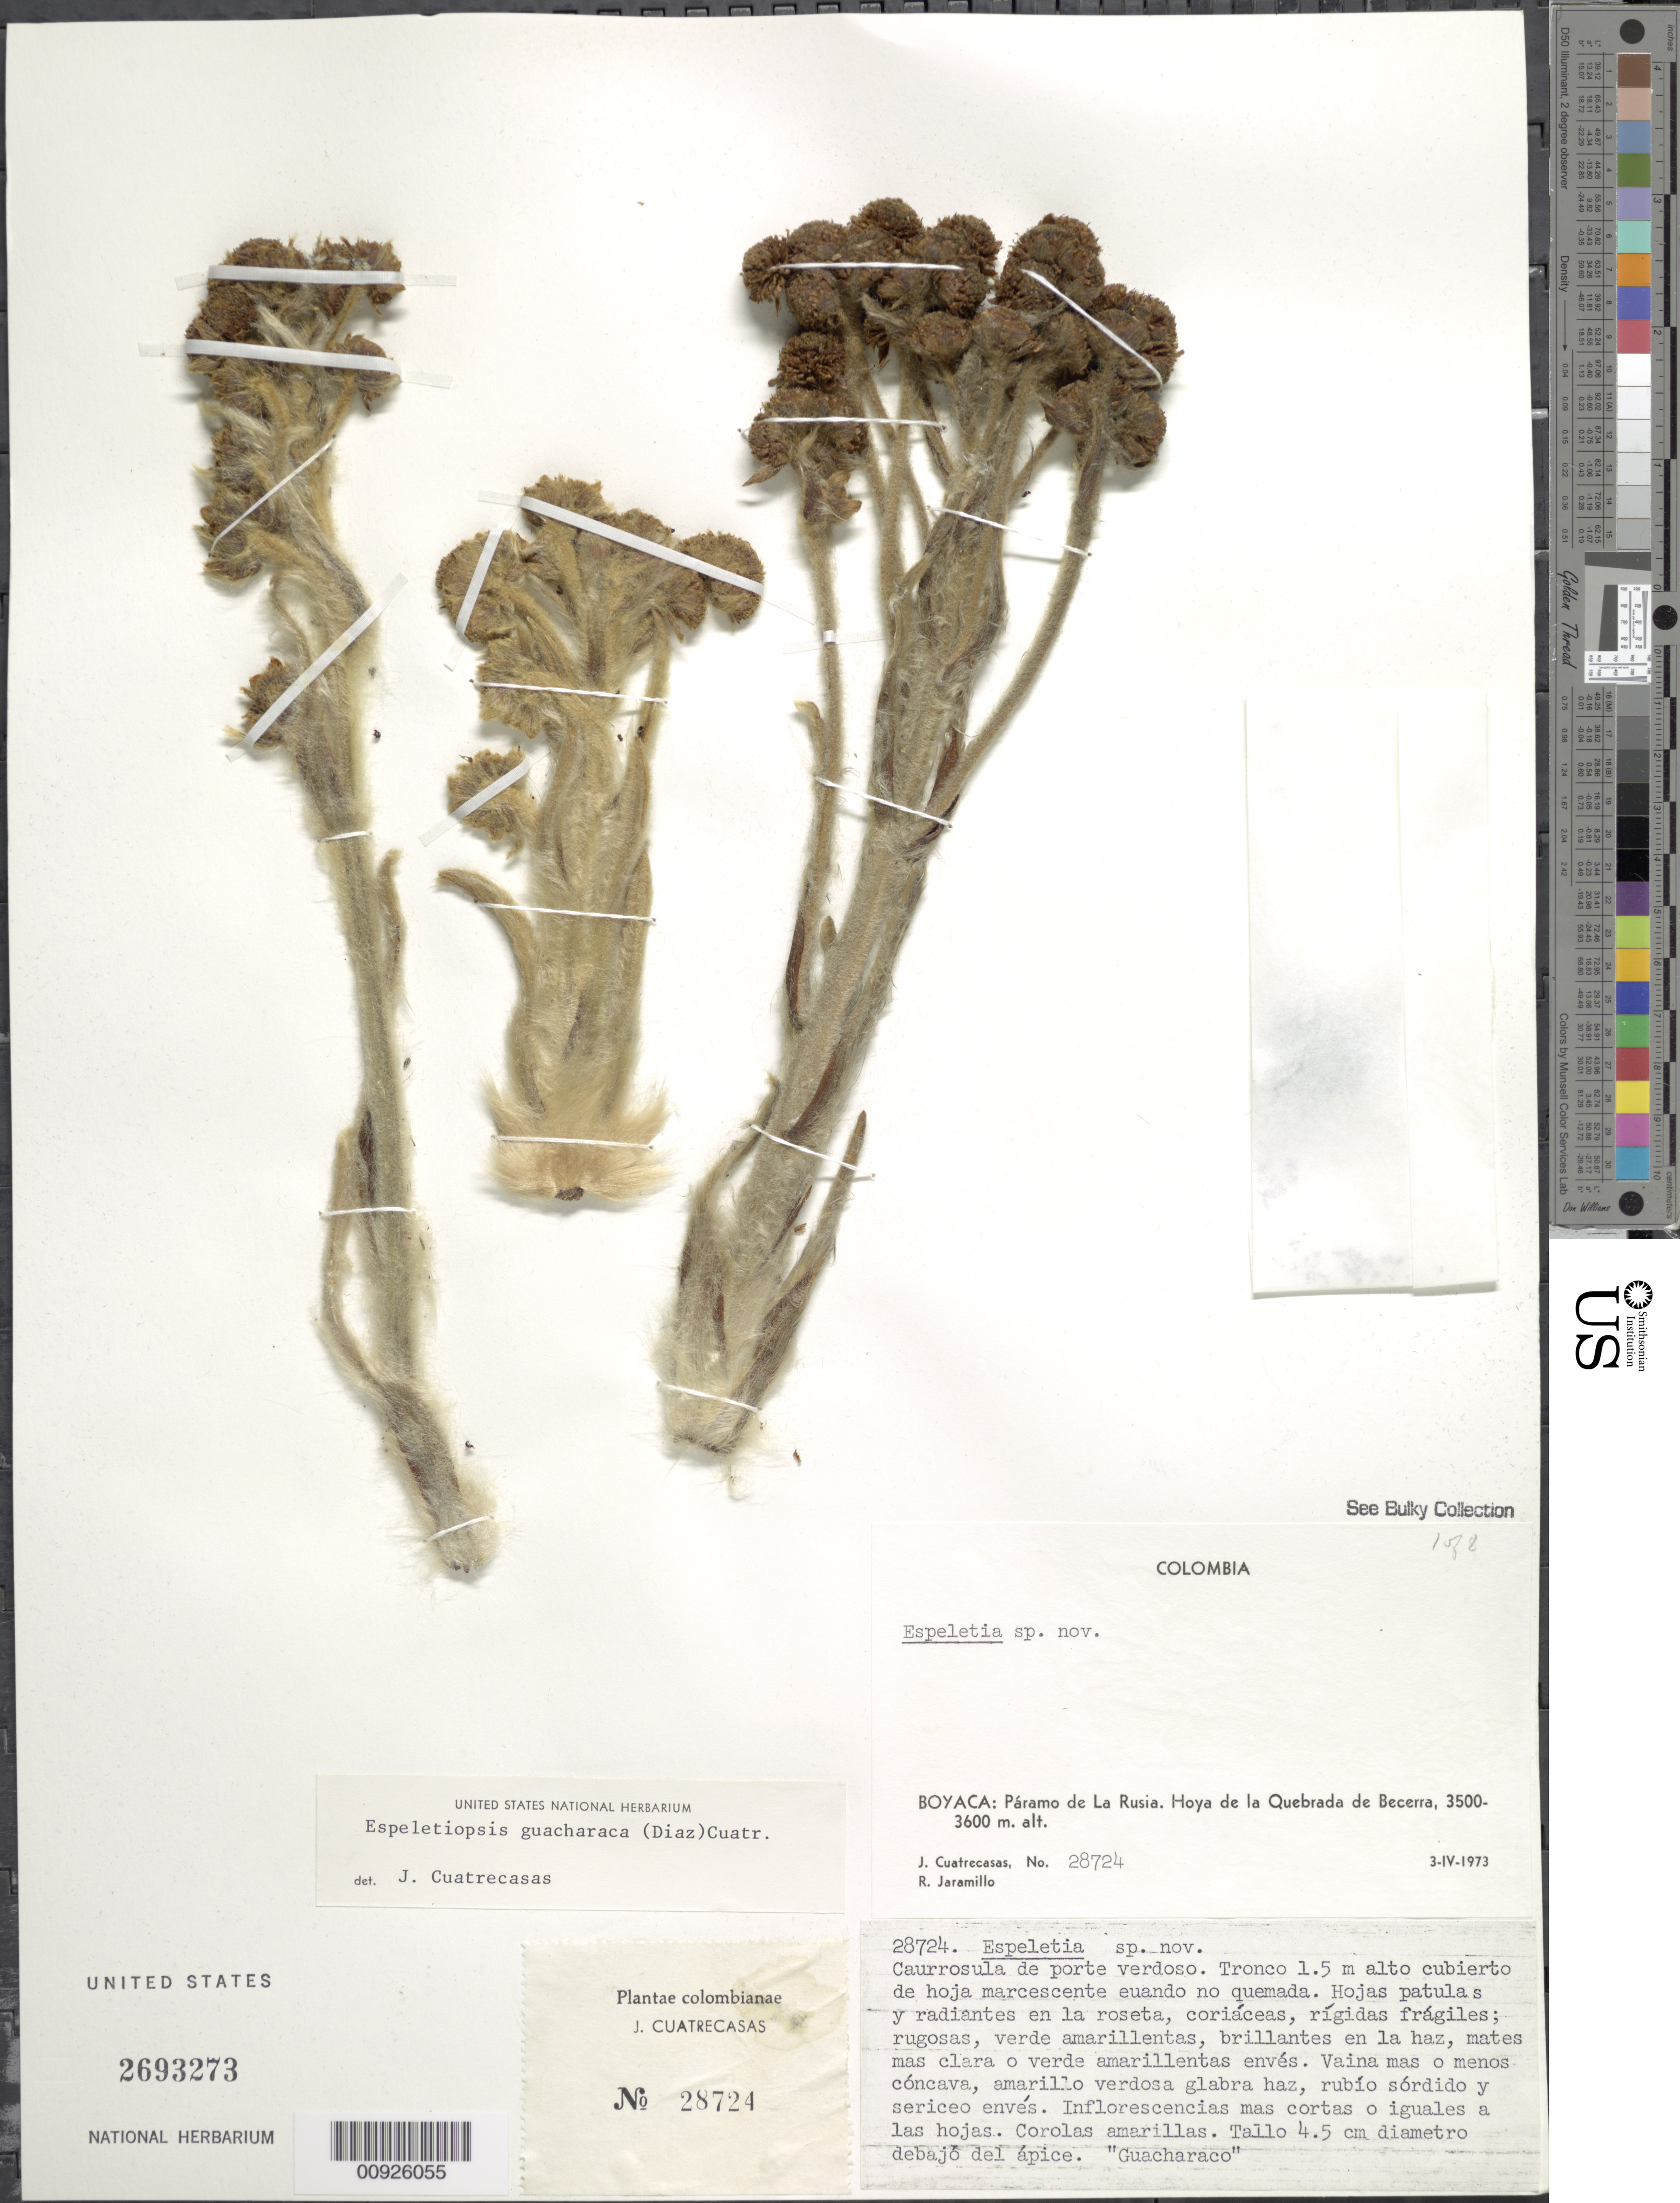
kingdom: Plantae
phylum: Tracheophyta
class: Magnoliopsida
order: Asterales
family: Asteraceae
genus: Espeletiopsis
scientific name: Espeletiopsis jimenez-quesadae var. guacharaca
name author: (S. Díaz) Cuatrec.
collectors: J. Cuatrecasas & R. Jaramillo M.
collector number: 28724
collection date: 1973-04-03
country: Colombia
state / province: Boyacá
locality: Boyacá: Paramo de La Rusia. Hoya de la Quebrada de Becerra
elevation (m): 3500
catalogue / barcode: US 2693273